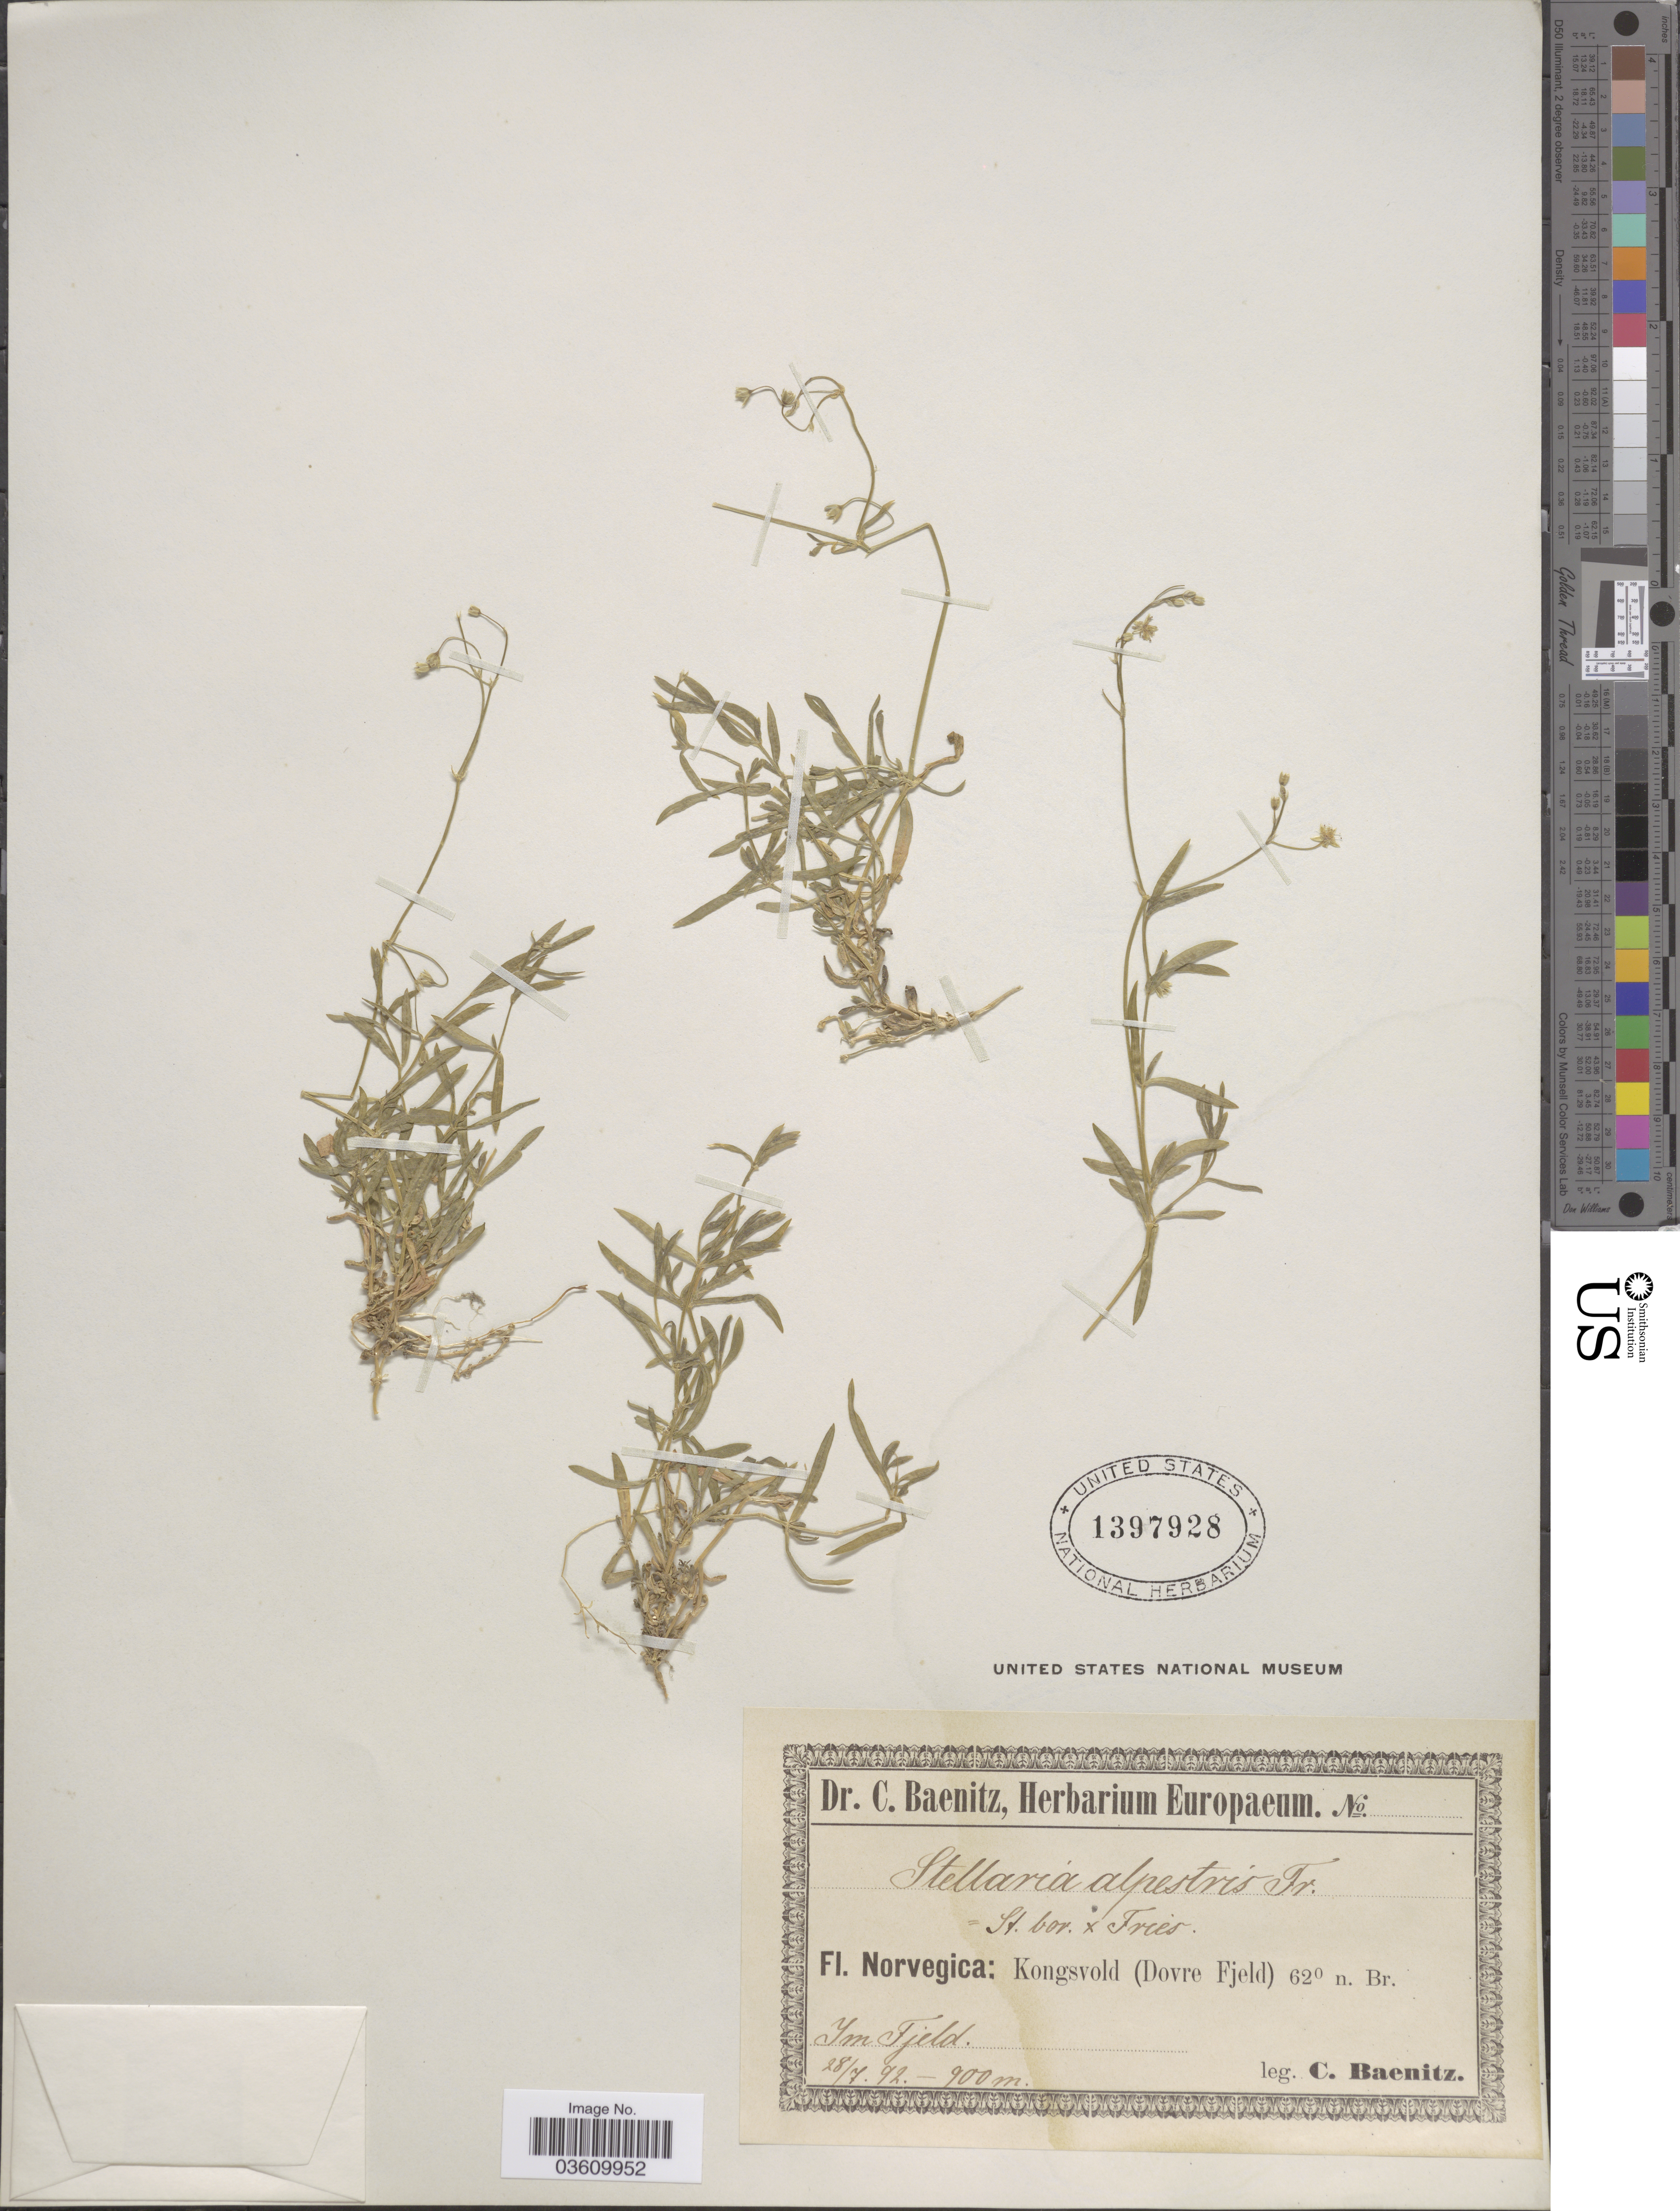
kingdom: Plantae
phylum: Tracheophyta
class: Magnoliopsida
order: Caryophyllales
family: Caryophyllaceae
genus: Stellaria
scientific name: Stellaria alpestris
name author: Fr.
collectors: C. G. Baenitz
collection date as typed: Transcribed d/m/y: 28/7/92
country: Norway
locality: Norvegica: Kongsvold (Dovre Fjeld) 62° n. Br. Im Fjeld.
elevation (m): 900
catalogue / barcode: US 1397928